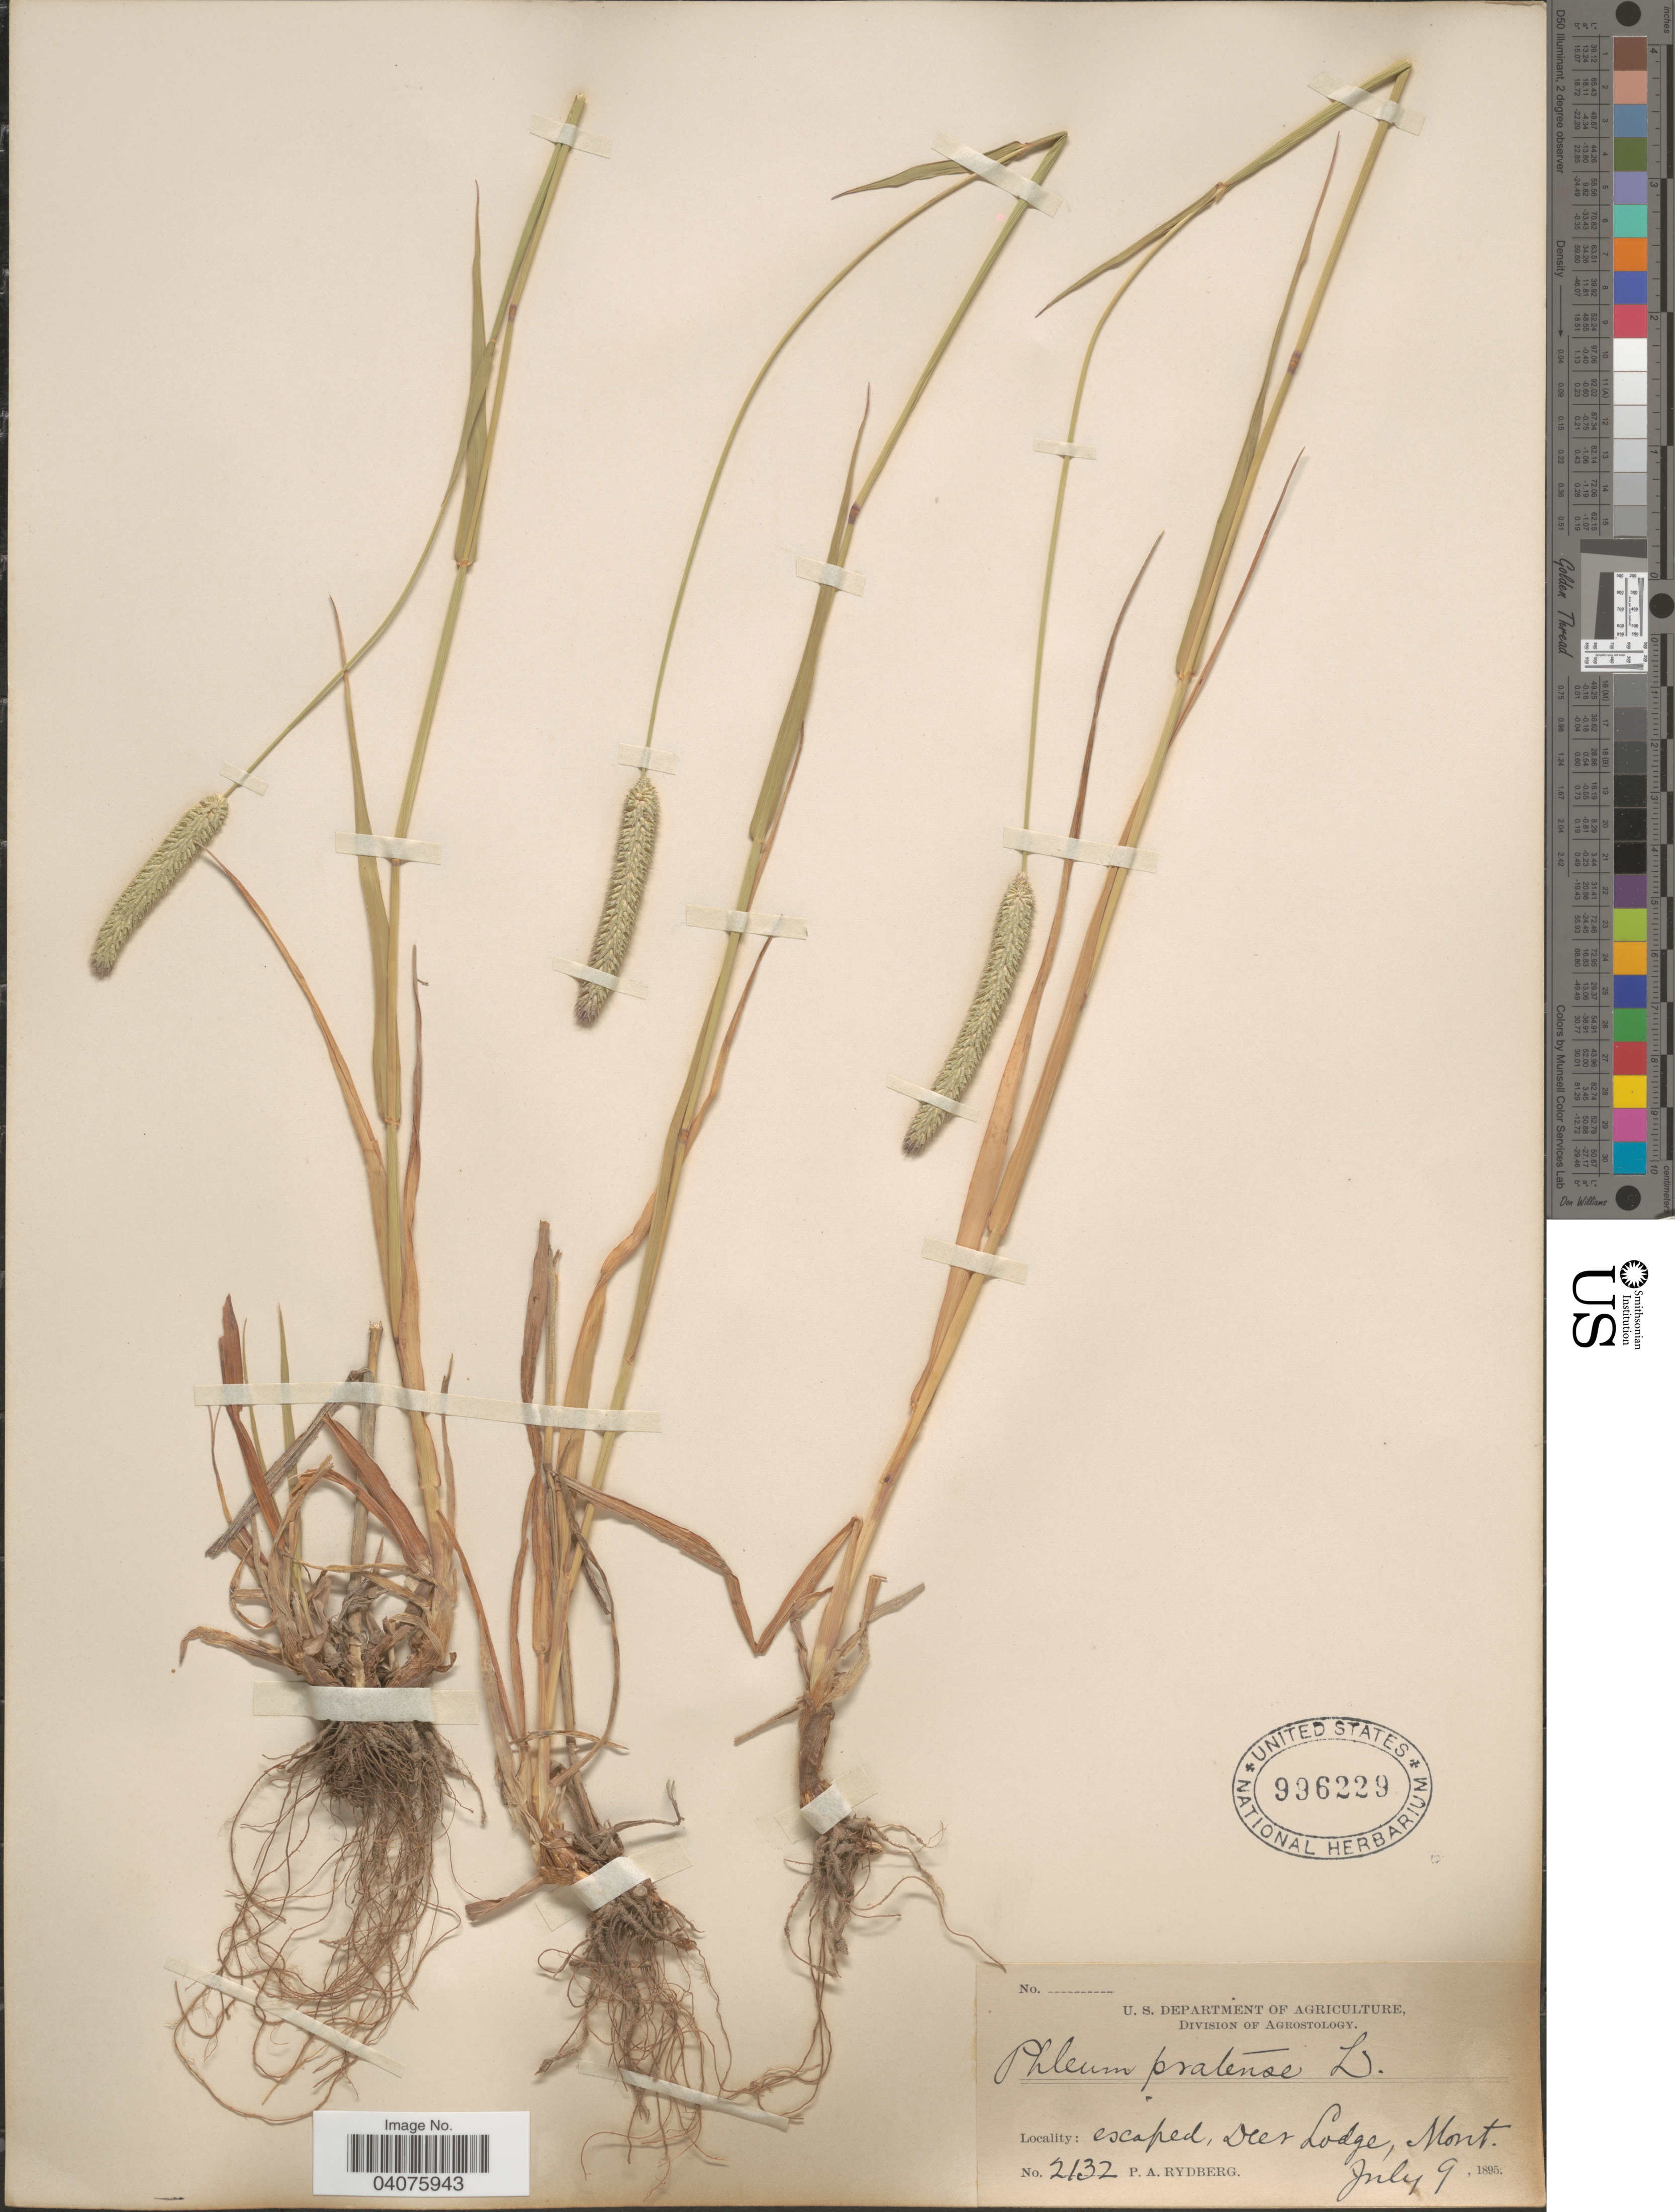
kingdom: Plantae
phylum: Tracheophyta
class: Liliopsida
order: Poales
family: Poaceae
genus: Phleum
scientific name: Phleum pratense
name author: L.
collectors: P. A. Rydberg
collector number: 2132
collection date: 1895-07-09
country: United States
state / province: Montana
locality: Deer Lodge.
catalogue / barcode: US 996229